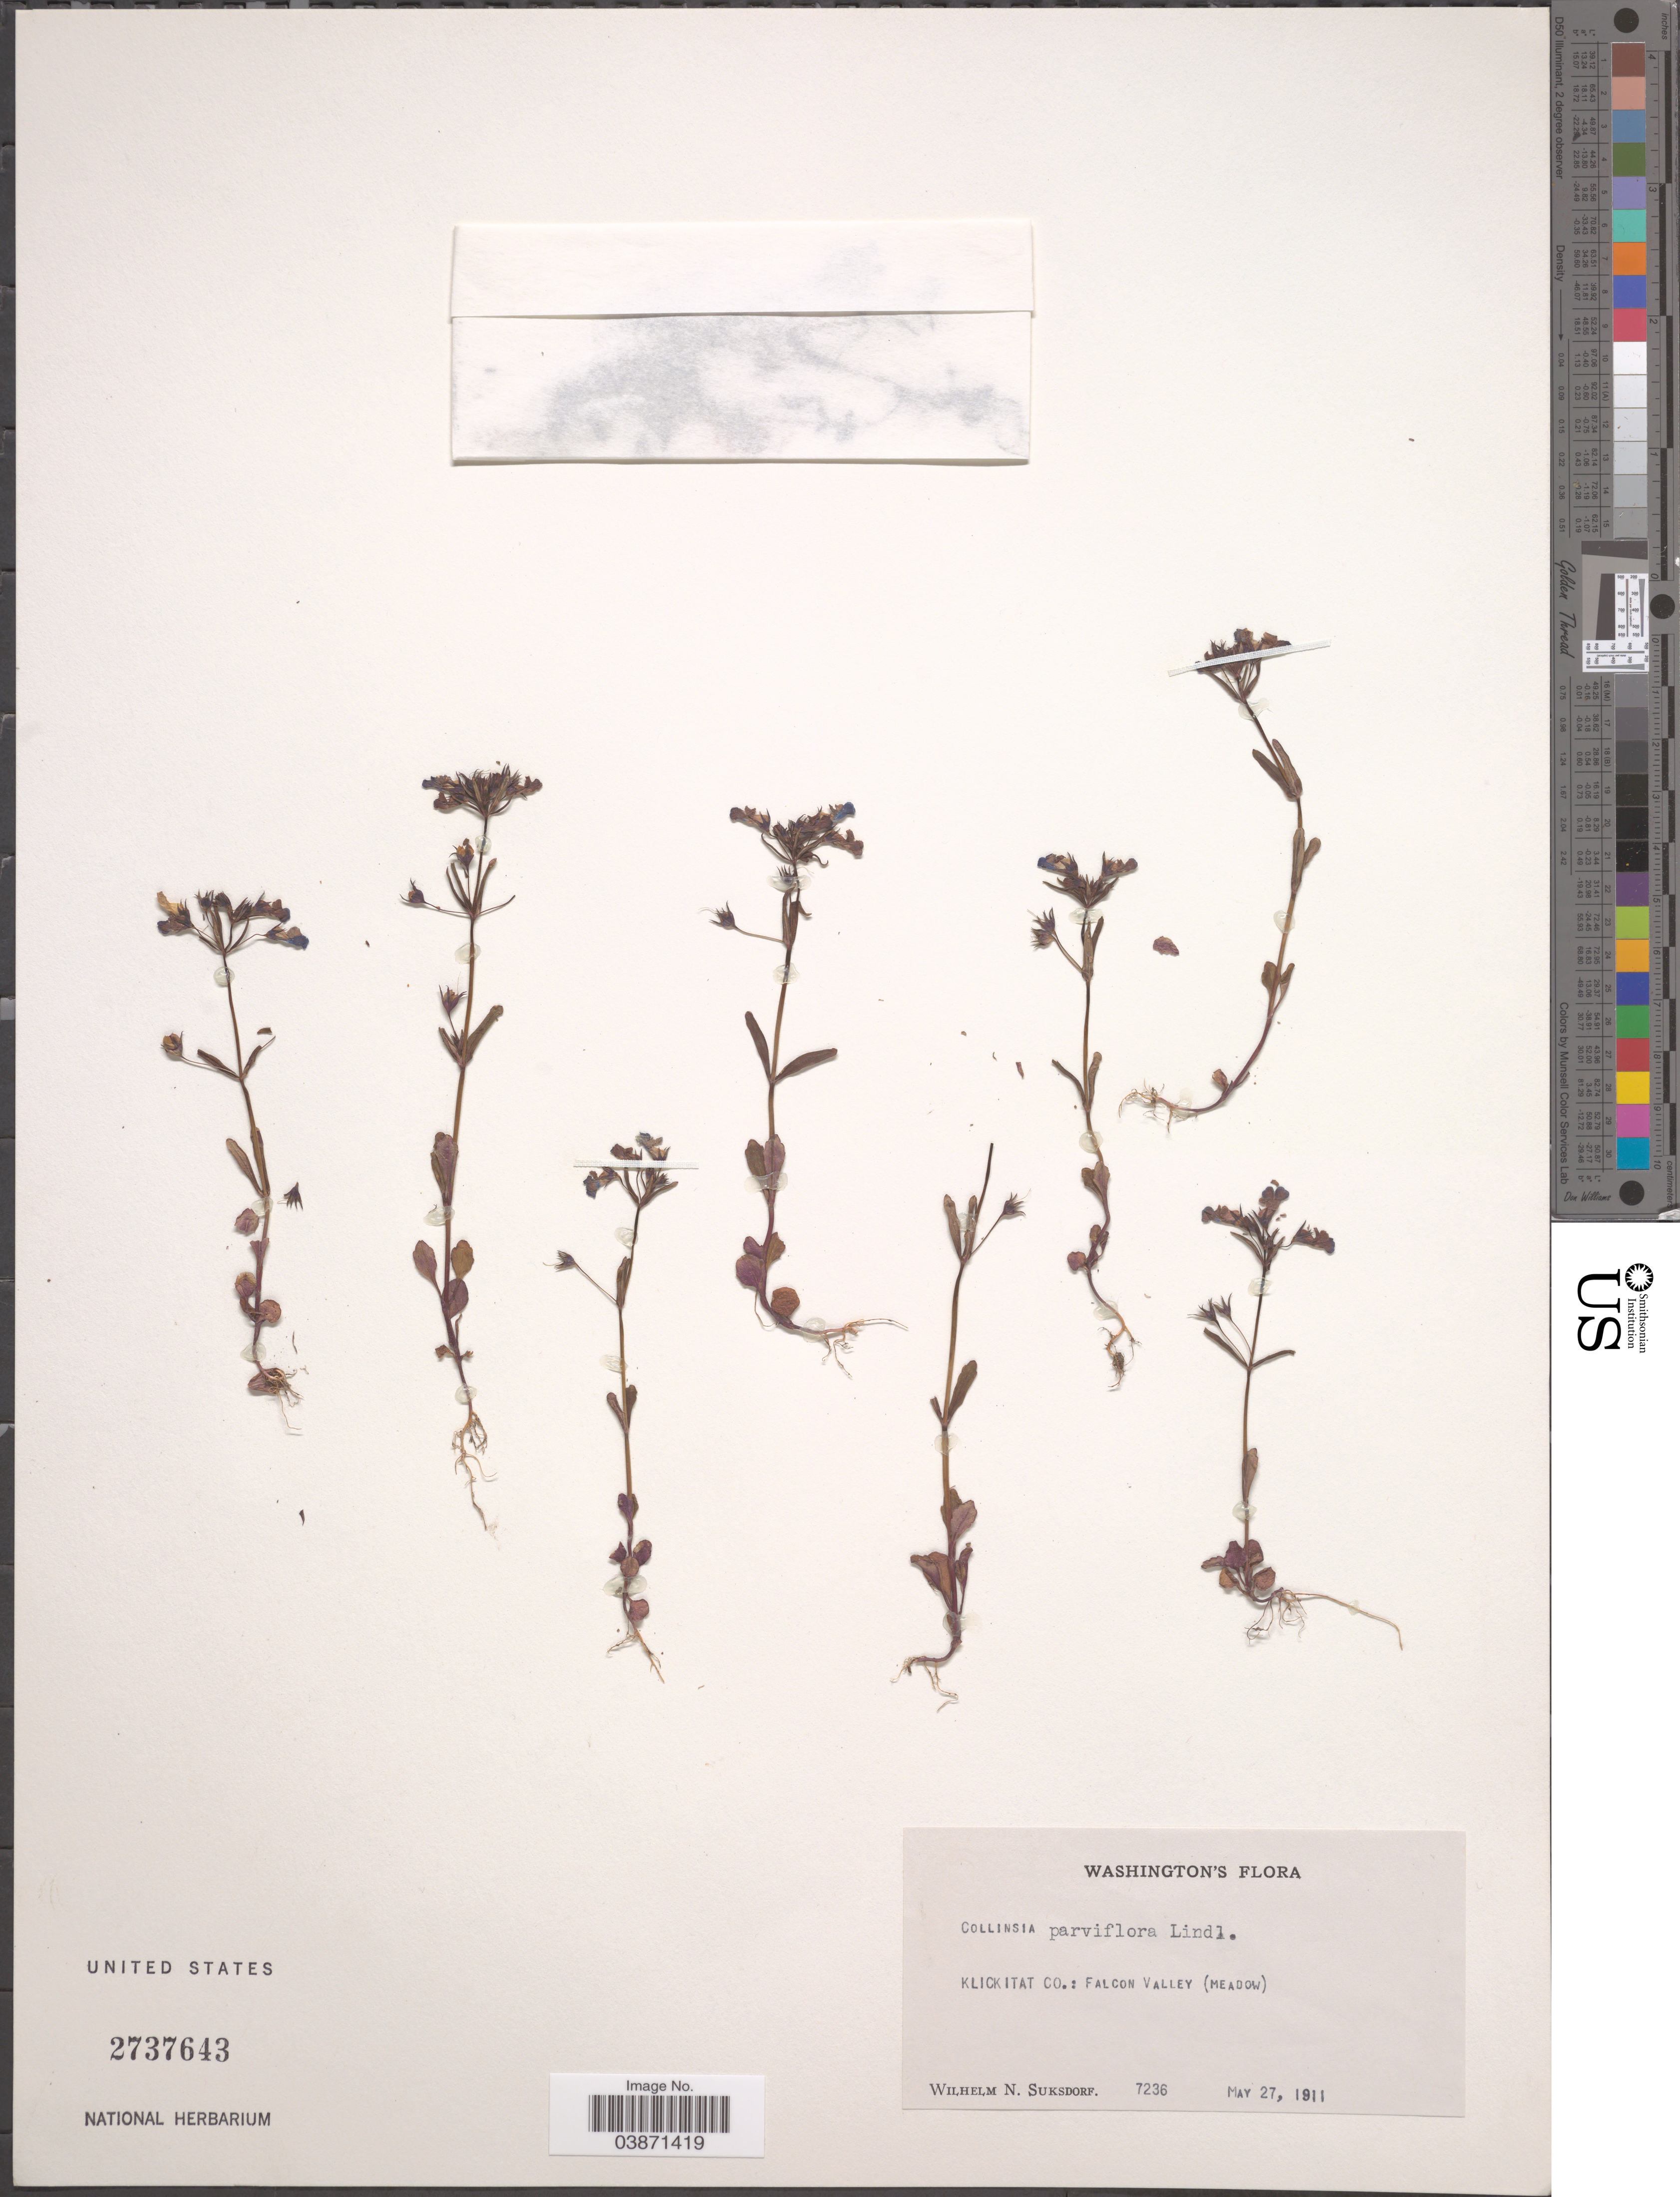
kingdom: Plantae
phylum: Tracheophyta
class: Magnoliopsida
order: Lamiales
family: Plantaginaceae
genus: Collinsia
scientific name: Collinsia parviflora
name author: Douglas ex Lindl.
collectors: W. N. Suksdorf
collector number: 7236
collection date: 1911-05-27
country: United States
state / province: Washington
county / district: Klickitat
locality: Klickitat Co.: Falcon Valley (Meadow).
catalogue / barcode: US 2737643